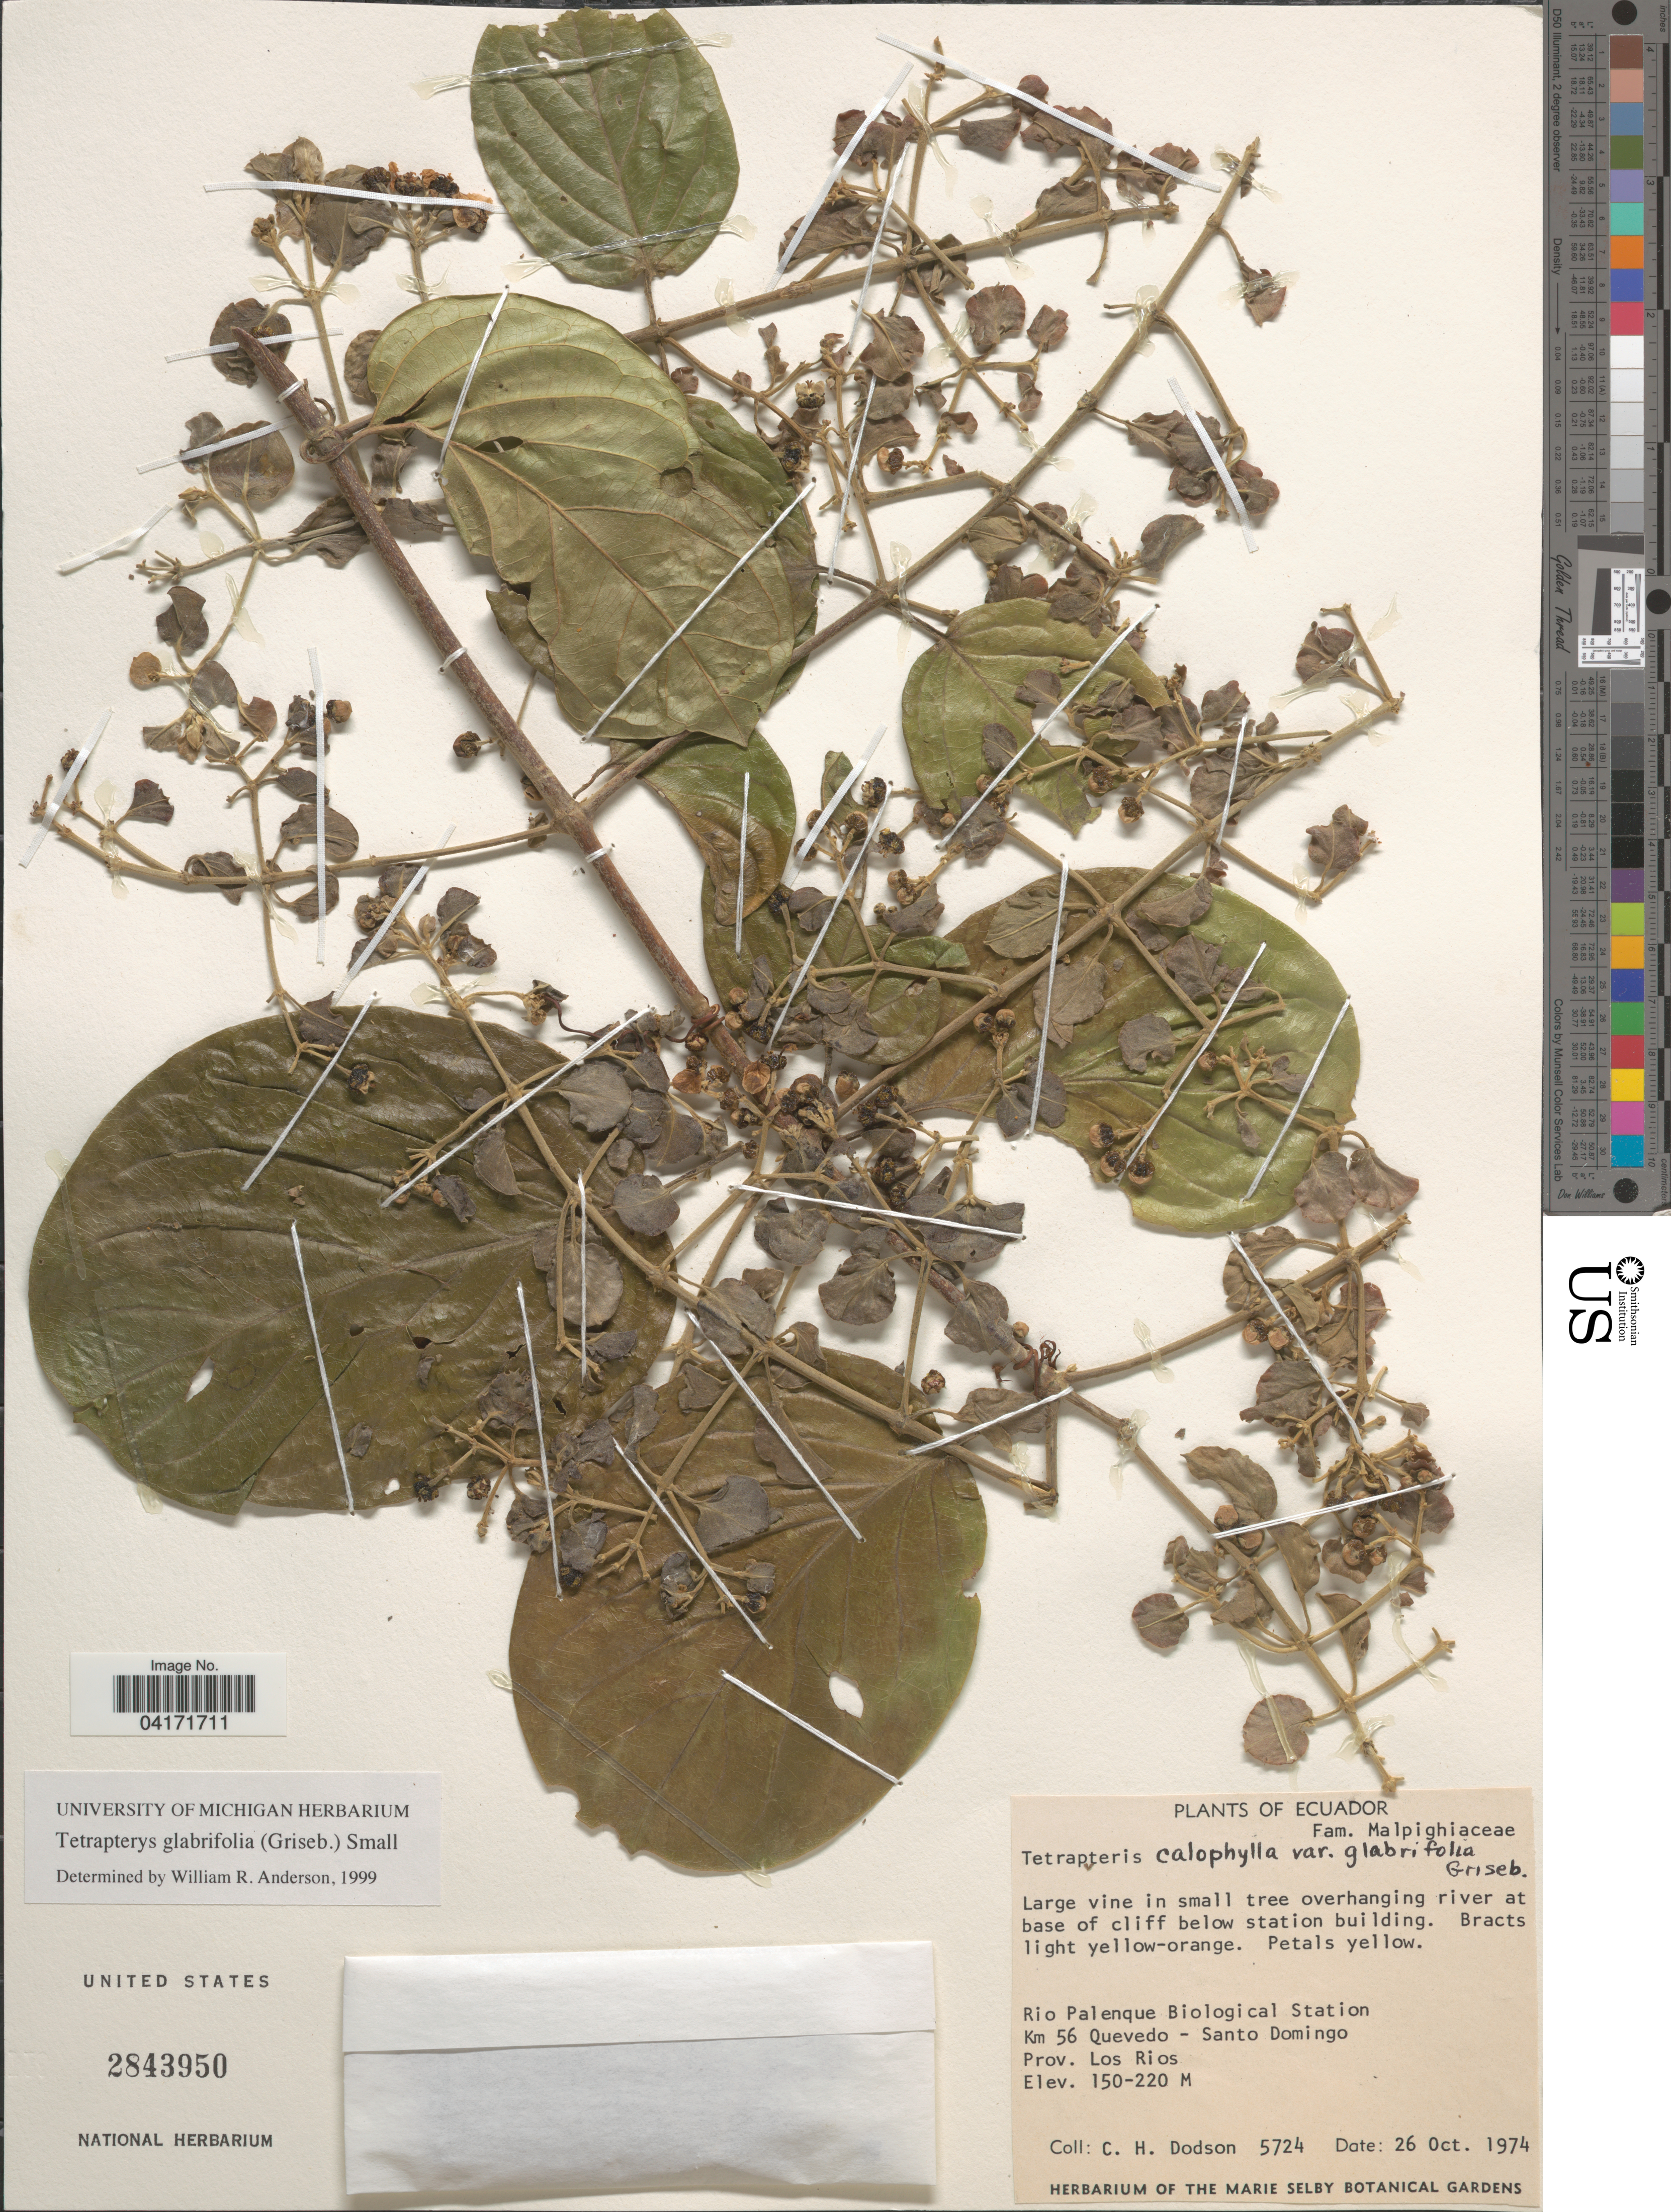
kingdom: Plantae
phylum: Tracheophyta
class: Magnoliopsida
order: Malpighiales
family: Malpighiaceae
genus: Tetrapterys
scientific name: Tetrapterys glabrifolia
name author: (Griseb.) Small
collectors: C. H. Dodson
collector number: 5724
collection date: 1974-10-26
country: Ecuador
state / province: Los Ríos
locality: Rio Palenque Biological Station. Km 56 Quevedo - Santo Domingo.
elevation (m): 150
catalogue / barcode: US 2843950